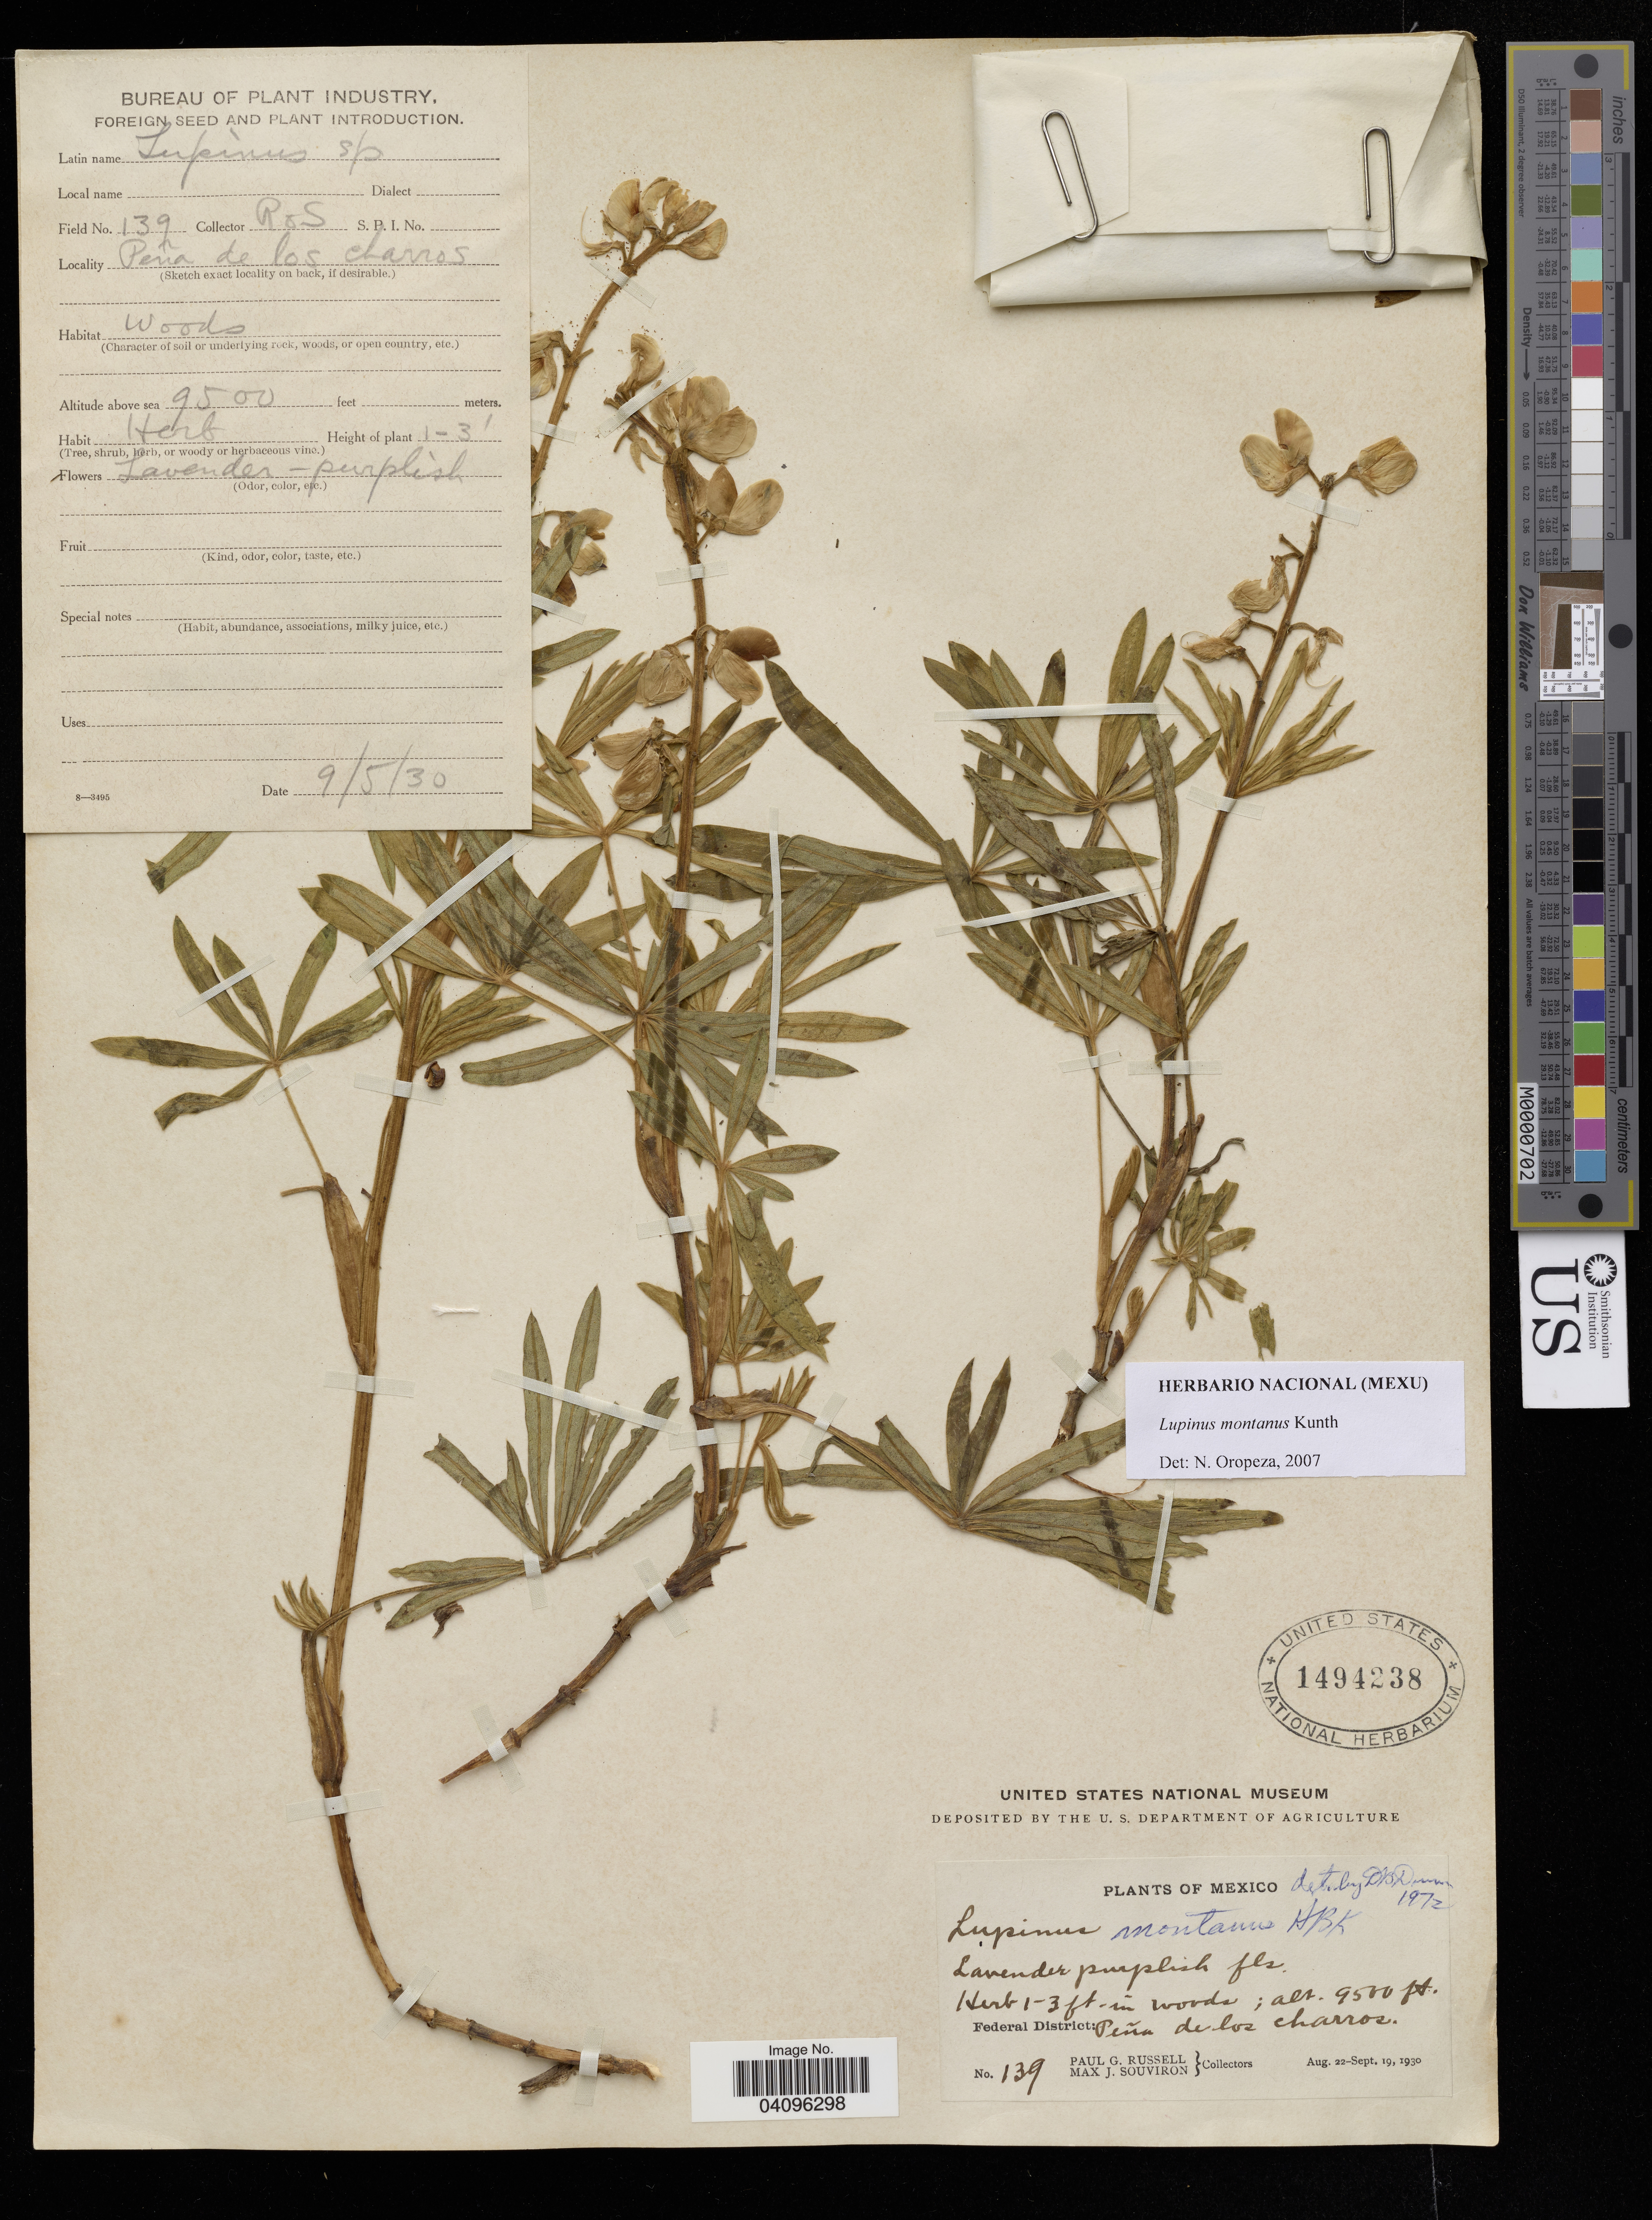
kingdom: Plantae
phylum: Tracheophyta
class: Magnoliopsida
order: Fabales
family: Fabaceae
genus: Lupinus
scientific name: Lupinus montanus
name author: Kunth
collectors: P. G. Russell & M. J. Souviron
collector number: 139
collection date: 1930-08-22/1930-09-19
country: Mexico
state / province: Distrito Federal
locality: Pina de los Chanos.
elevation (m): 2896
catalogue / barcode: US 1494238